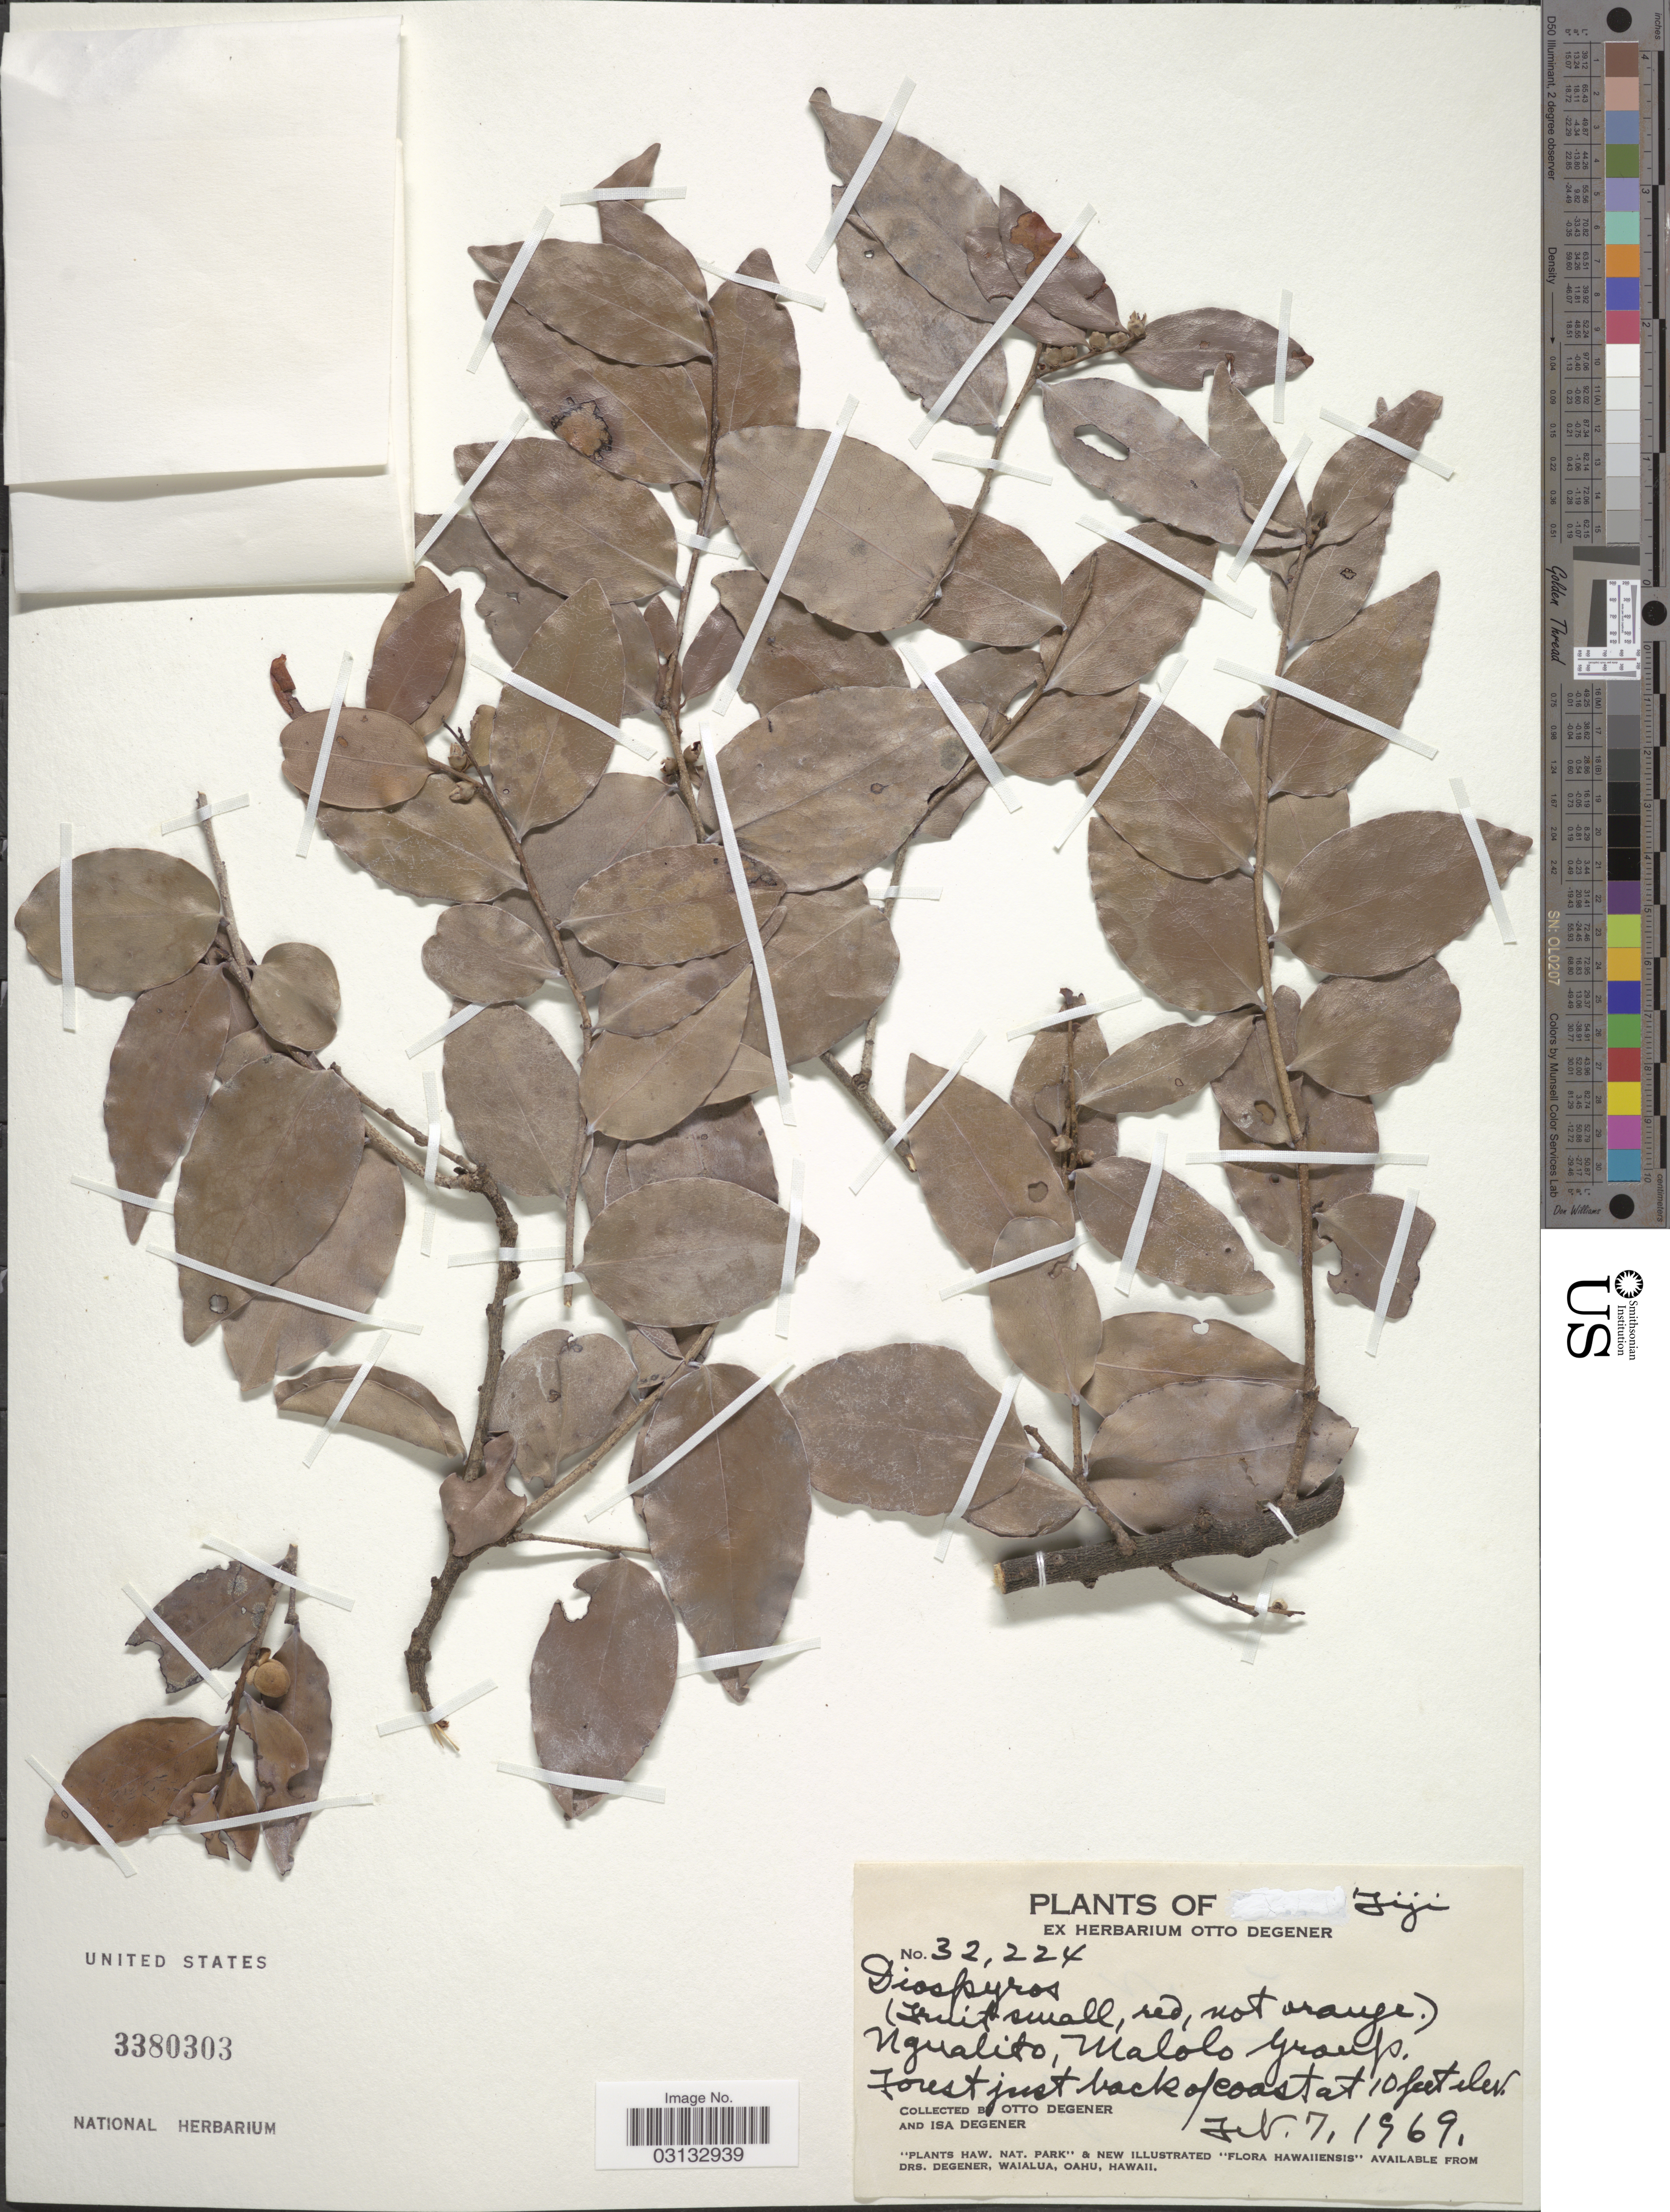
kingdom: Plantae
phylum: Tracheophyta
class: Magnoliopsida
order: Ericales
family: Ebenaceae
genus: Diospyros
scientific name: Diospyros sp.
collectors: O. Degener & I. Degener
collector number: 32224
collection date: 1969-02-07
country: Fiji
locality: Ngualito, Malolo Group.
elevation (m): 3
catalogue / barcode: US 3380303